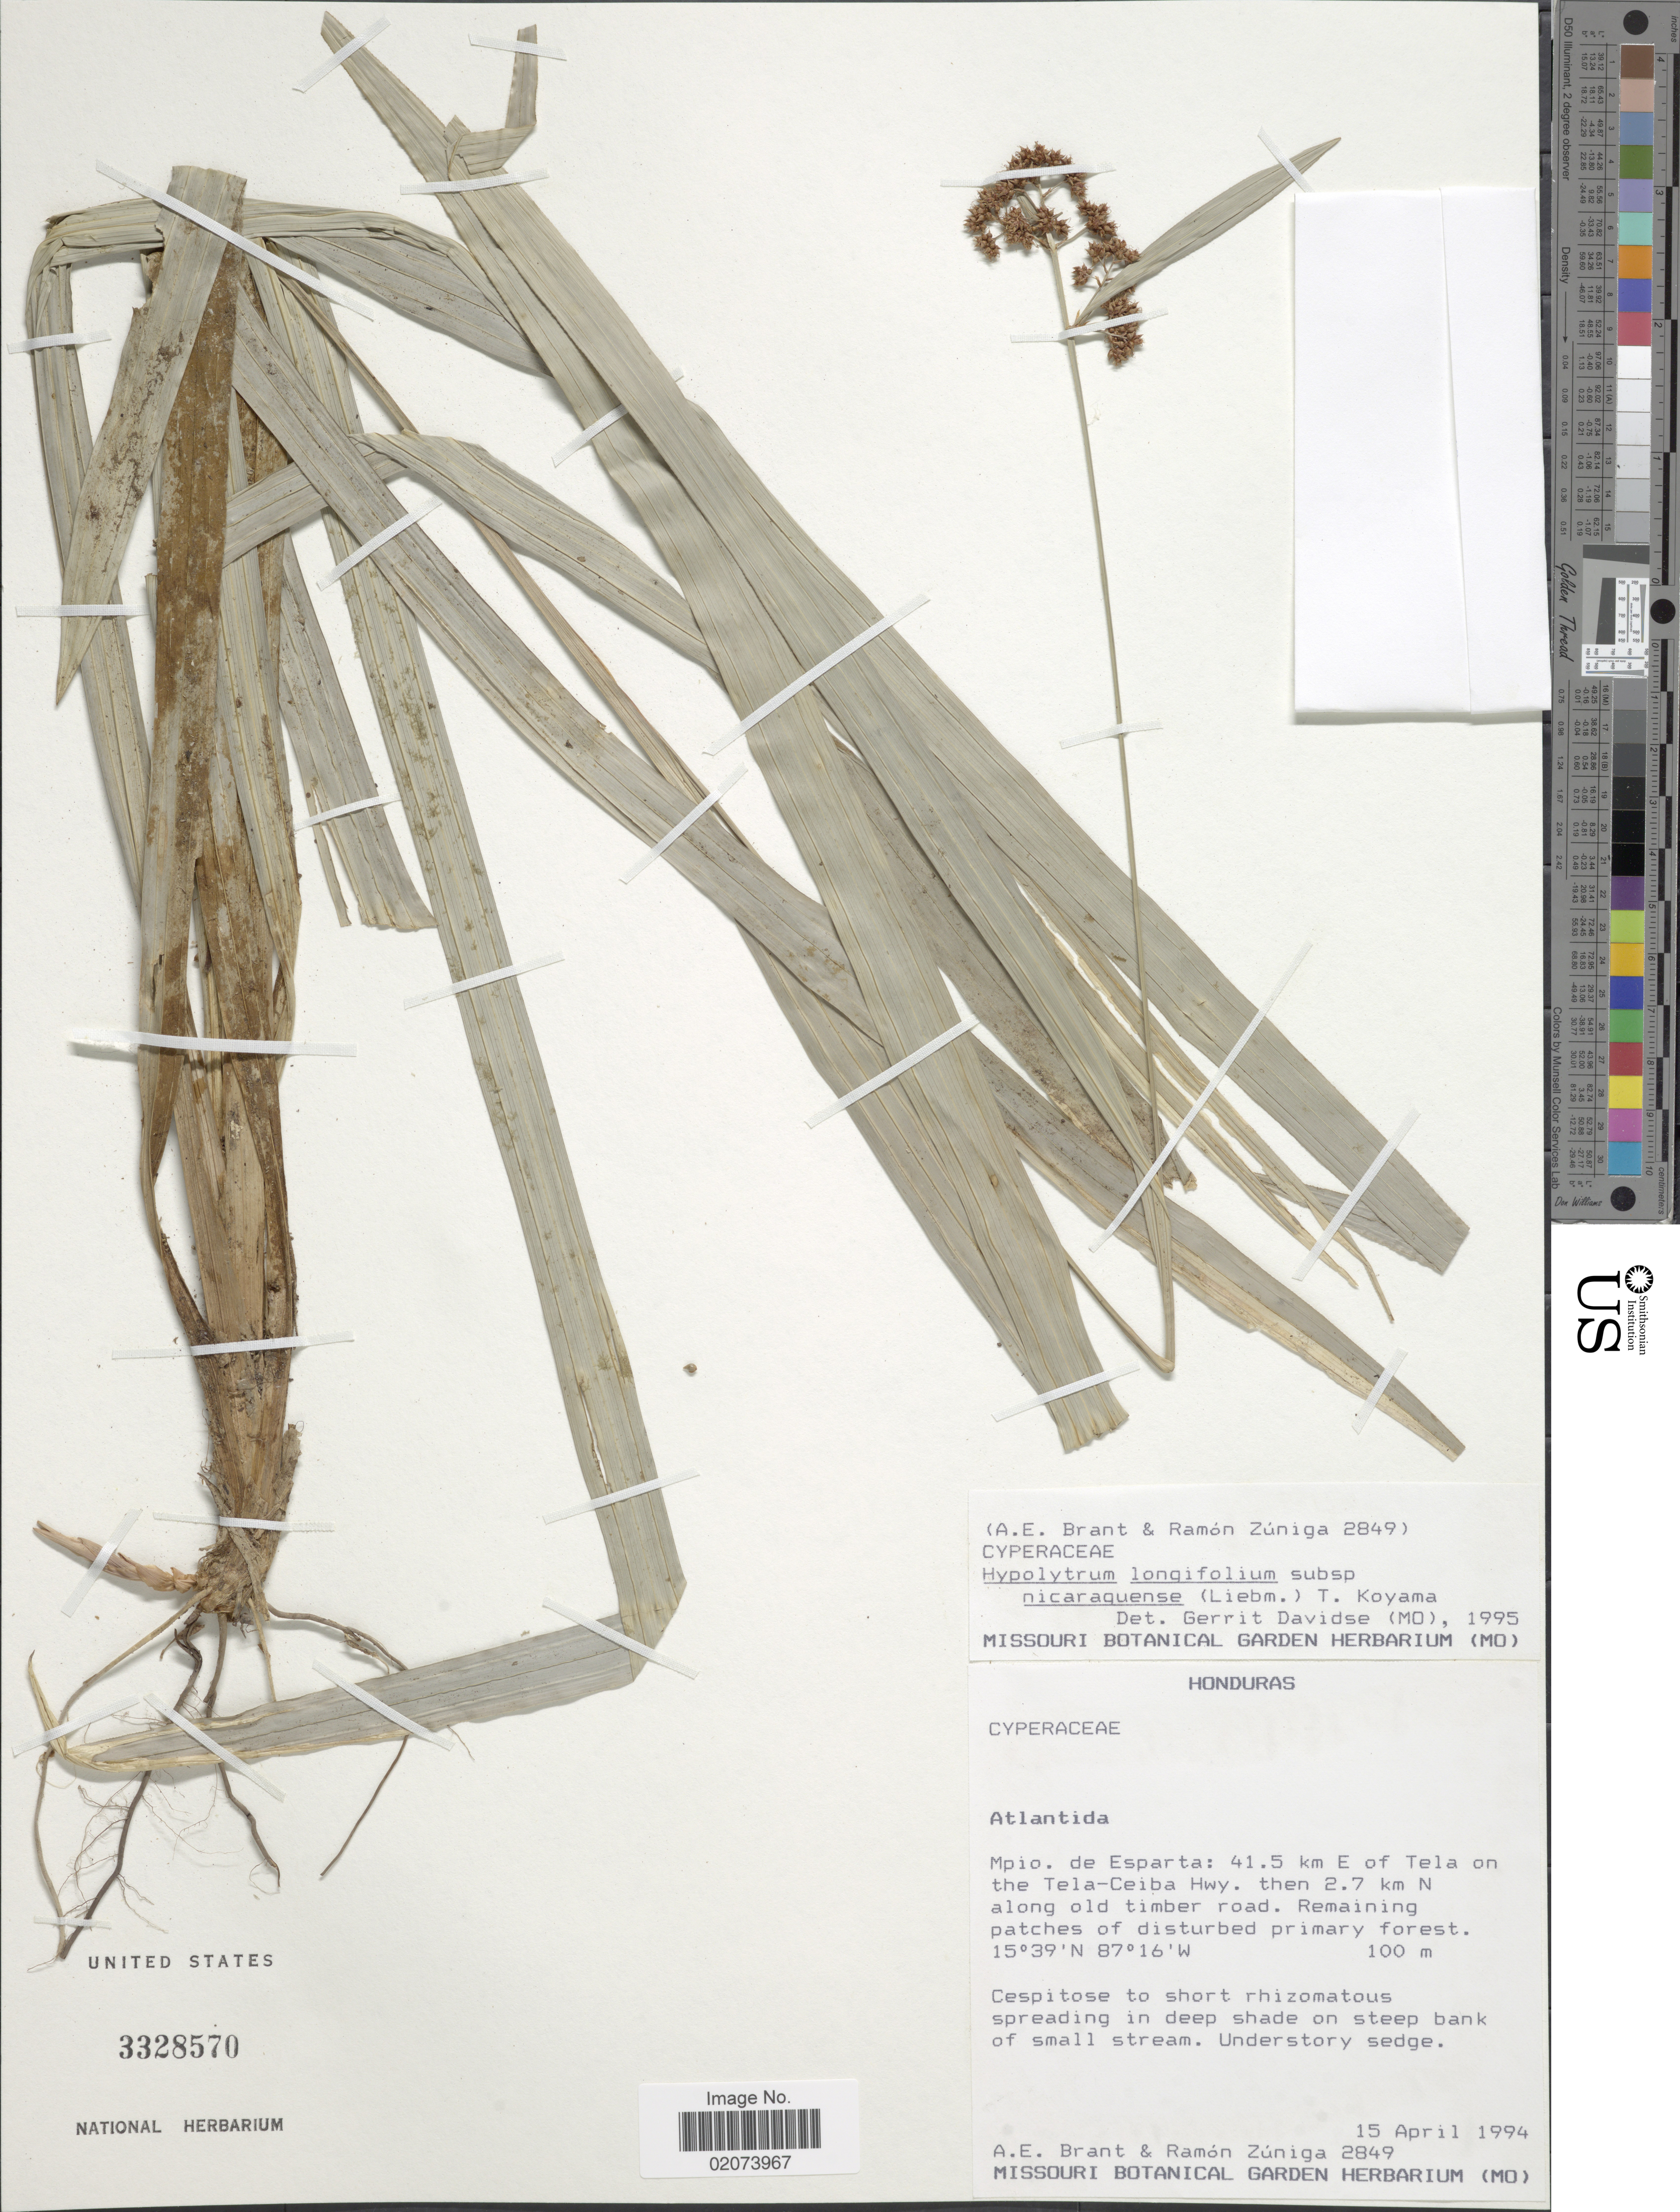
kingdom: Plantae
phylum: Tracheophyta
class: Liliopsida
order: Poales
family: Cyperaceae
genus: Hypolytrum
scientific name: Hypolytrum longifolium subsp. nicaraguense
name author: (Liebm.) T. Koyama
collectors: A. Brant & R. Zuniga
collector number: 2849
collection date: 1994-04-15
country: Honduras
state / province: Atlántida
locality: Mpio. de Esparta, 41.5 km E of Tela on the Tela-Ceiba Hwy, then 2.7 km N along old timber road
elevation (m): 100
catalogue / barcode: US 3328570